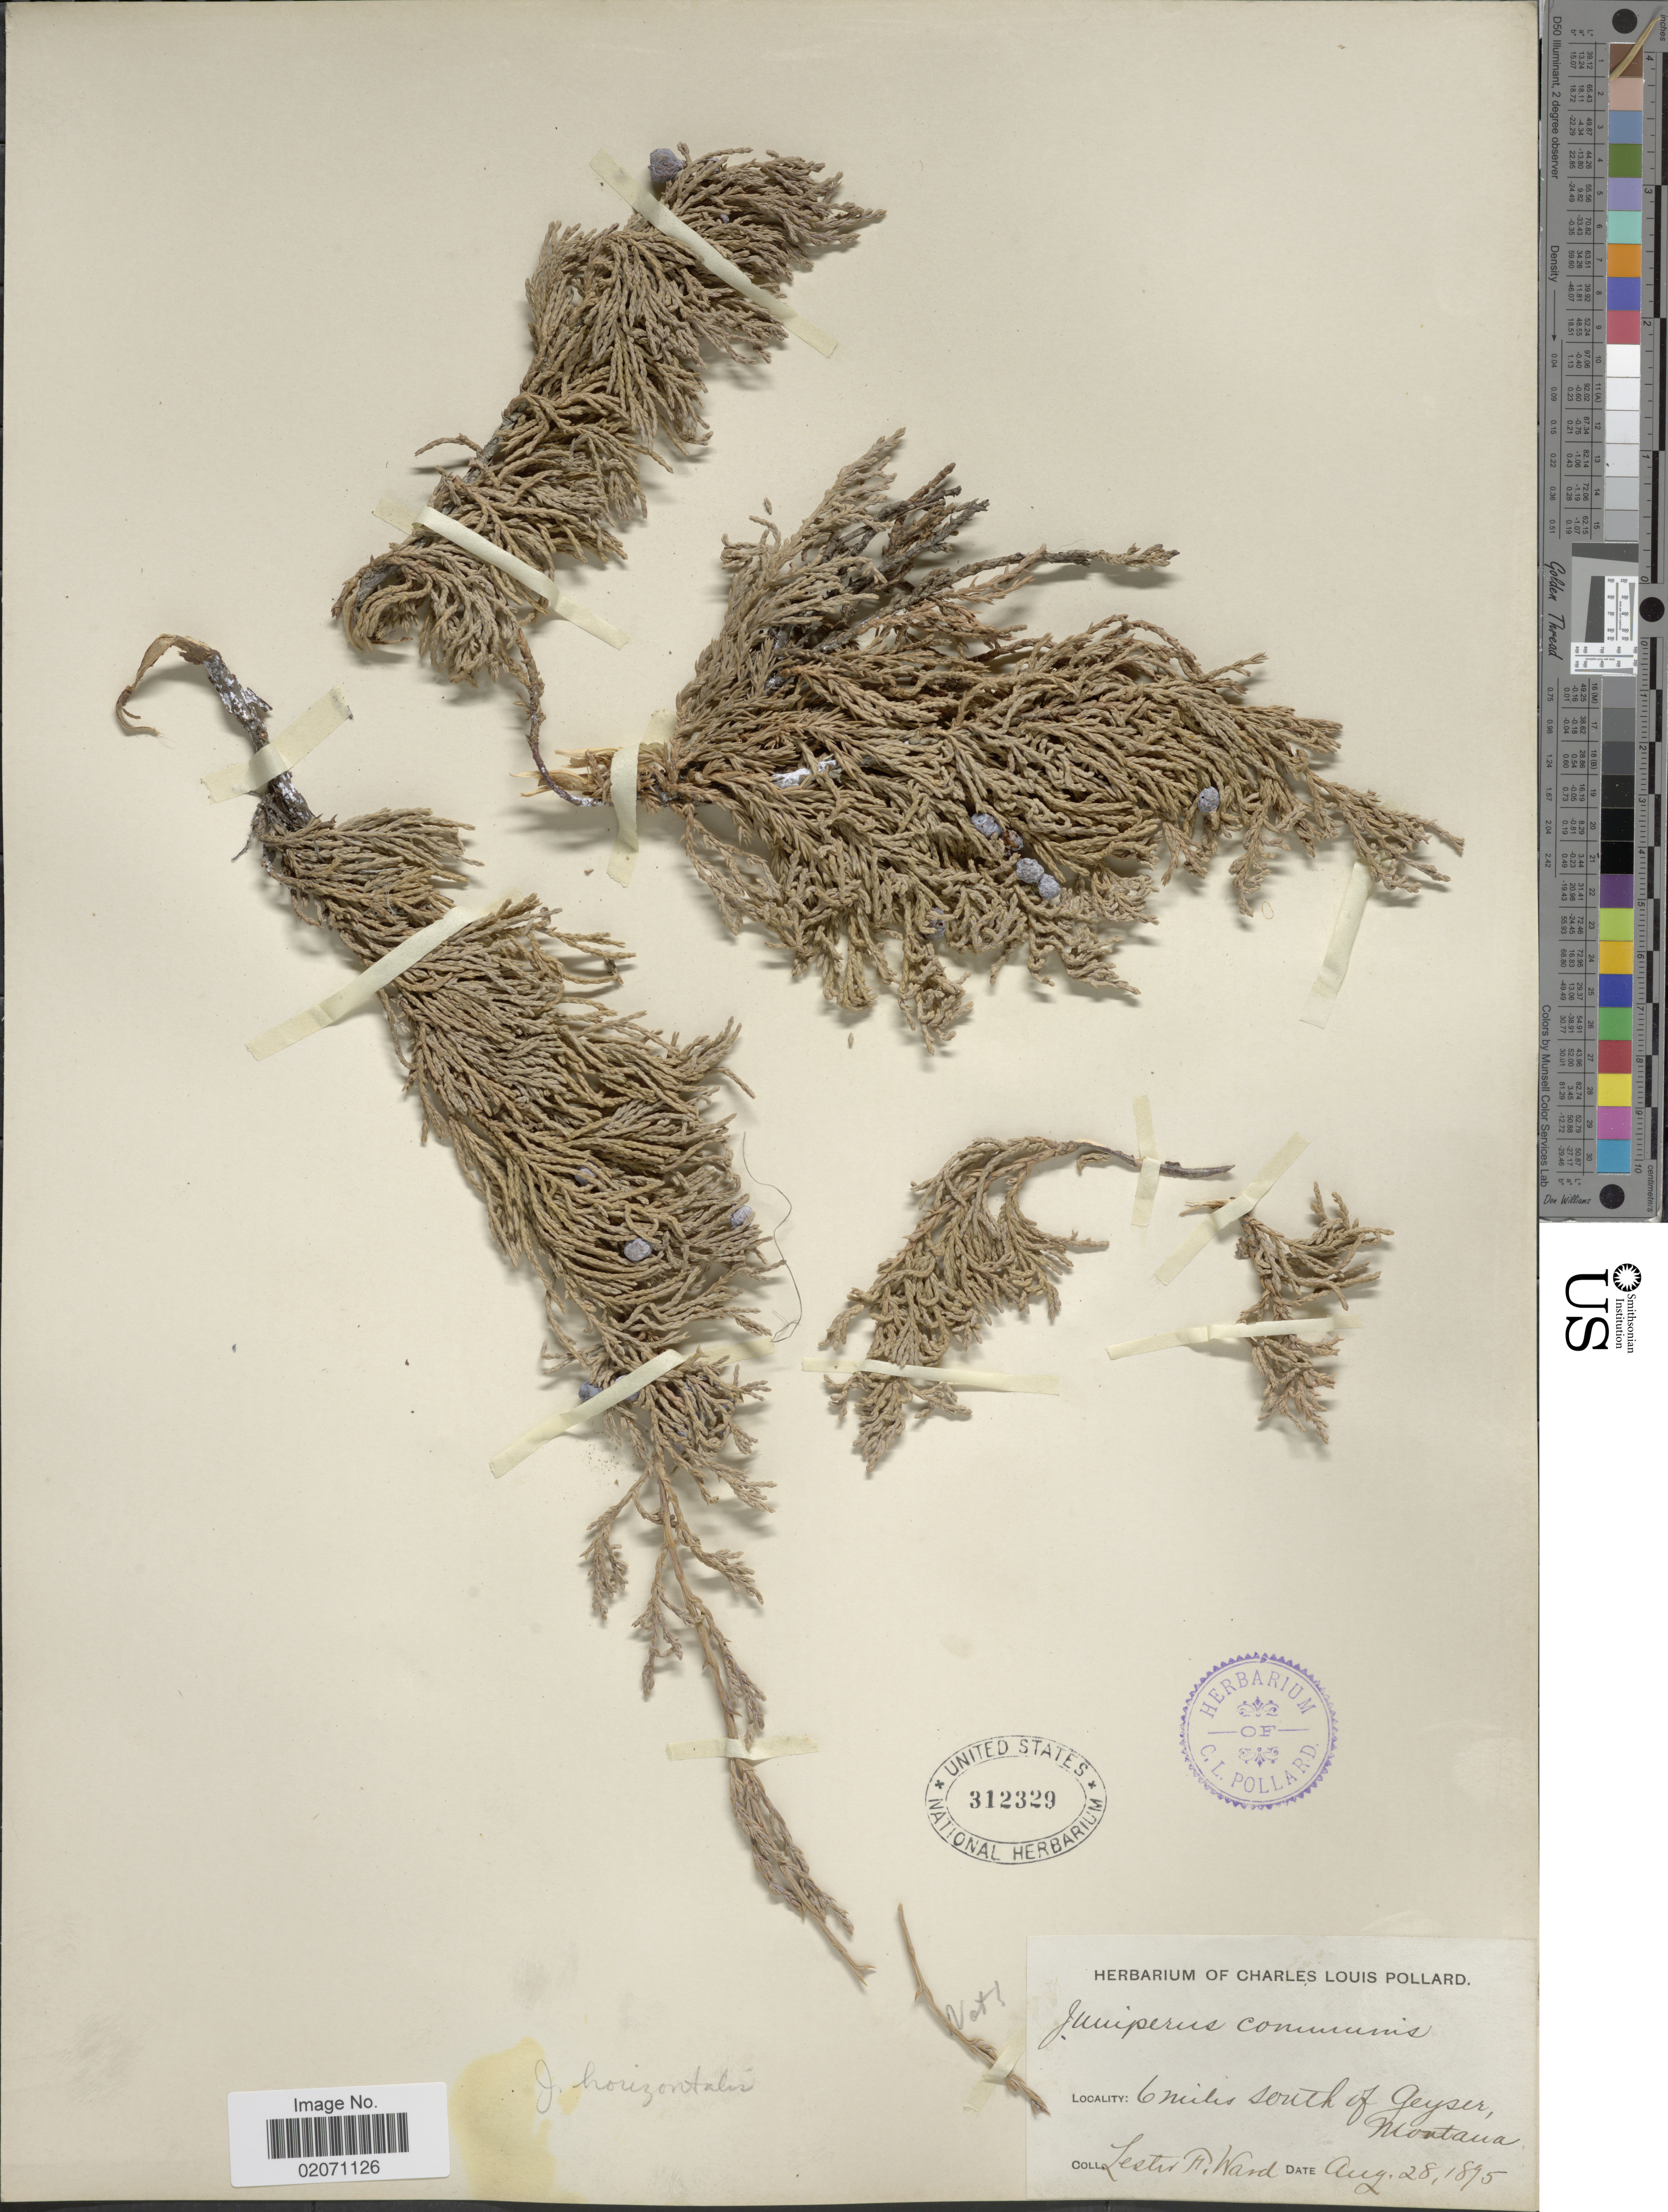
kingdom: Plantae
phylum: Tracheophyta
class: Pinopsida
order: Pinales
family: Cupressaceae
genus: Juniperus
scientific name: Juniperus horizontalis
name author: Moench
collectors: L. F. Ward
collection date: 1895-08-28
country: United States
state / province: Montana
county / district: Cascade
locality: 6 miles S of Geyser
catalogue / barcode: US 312329